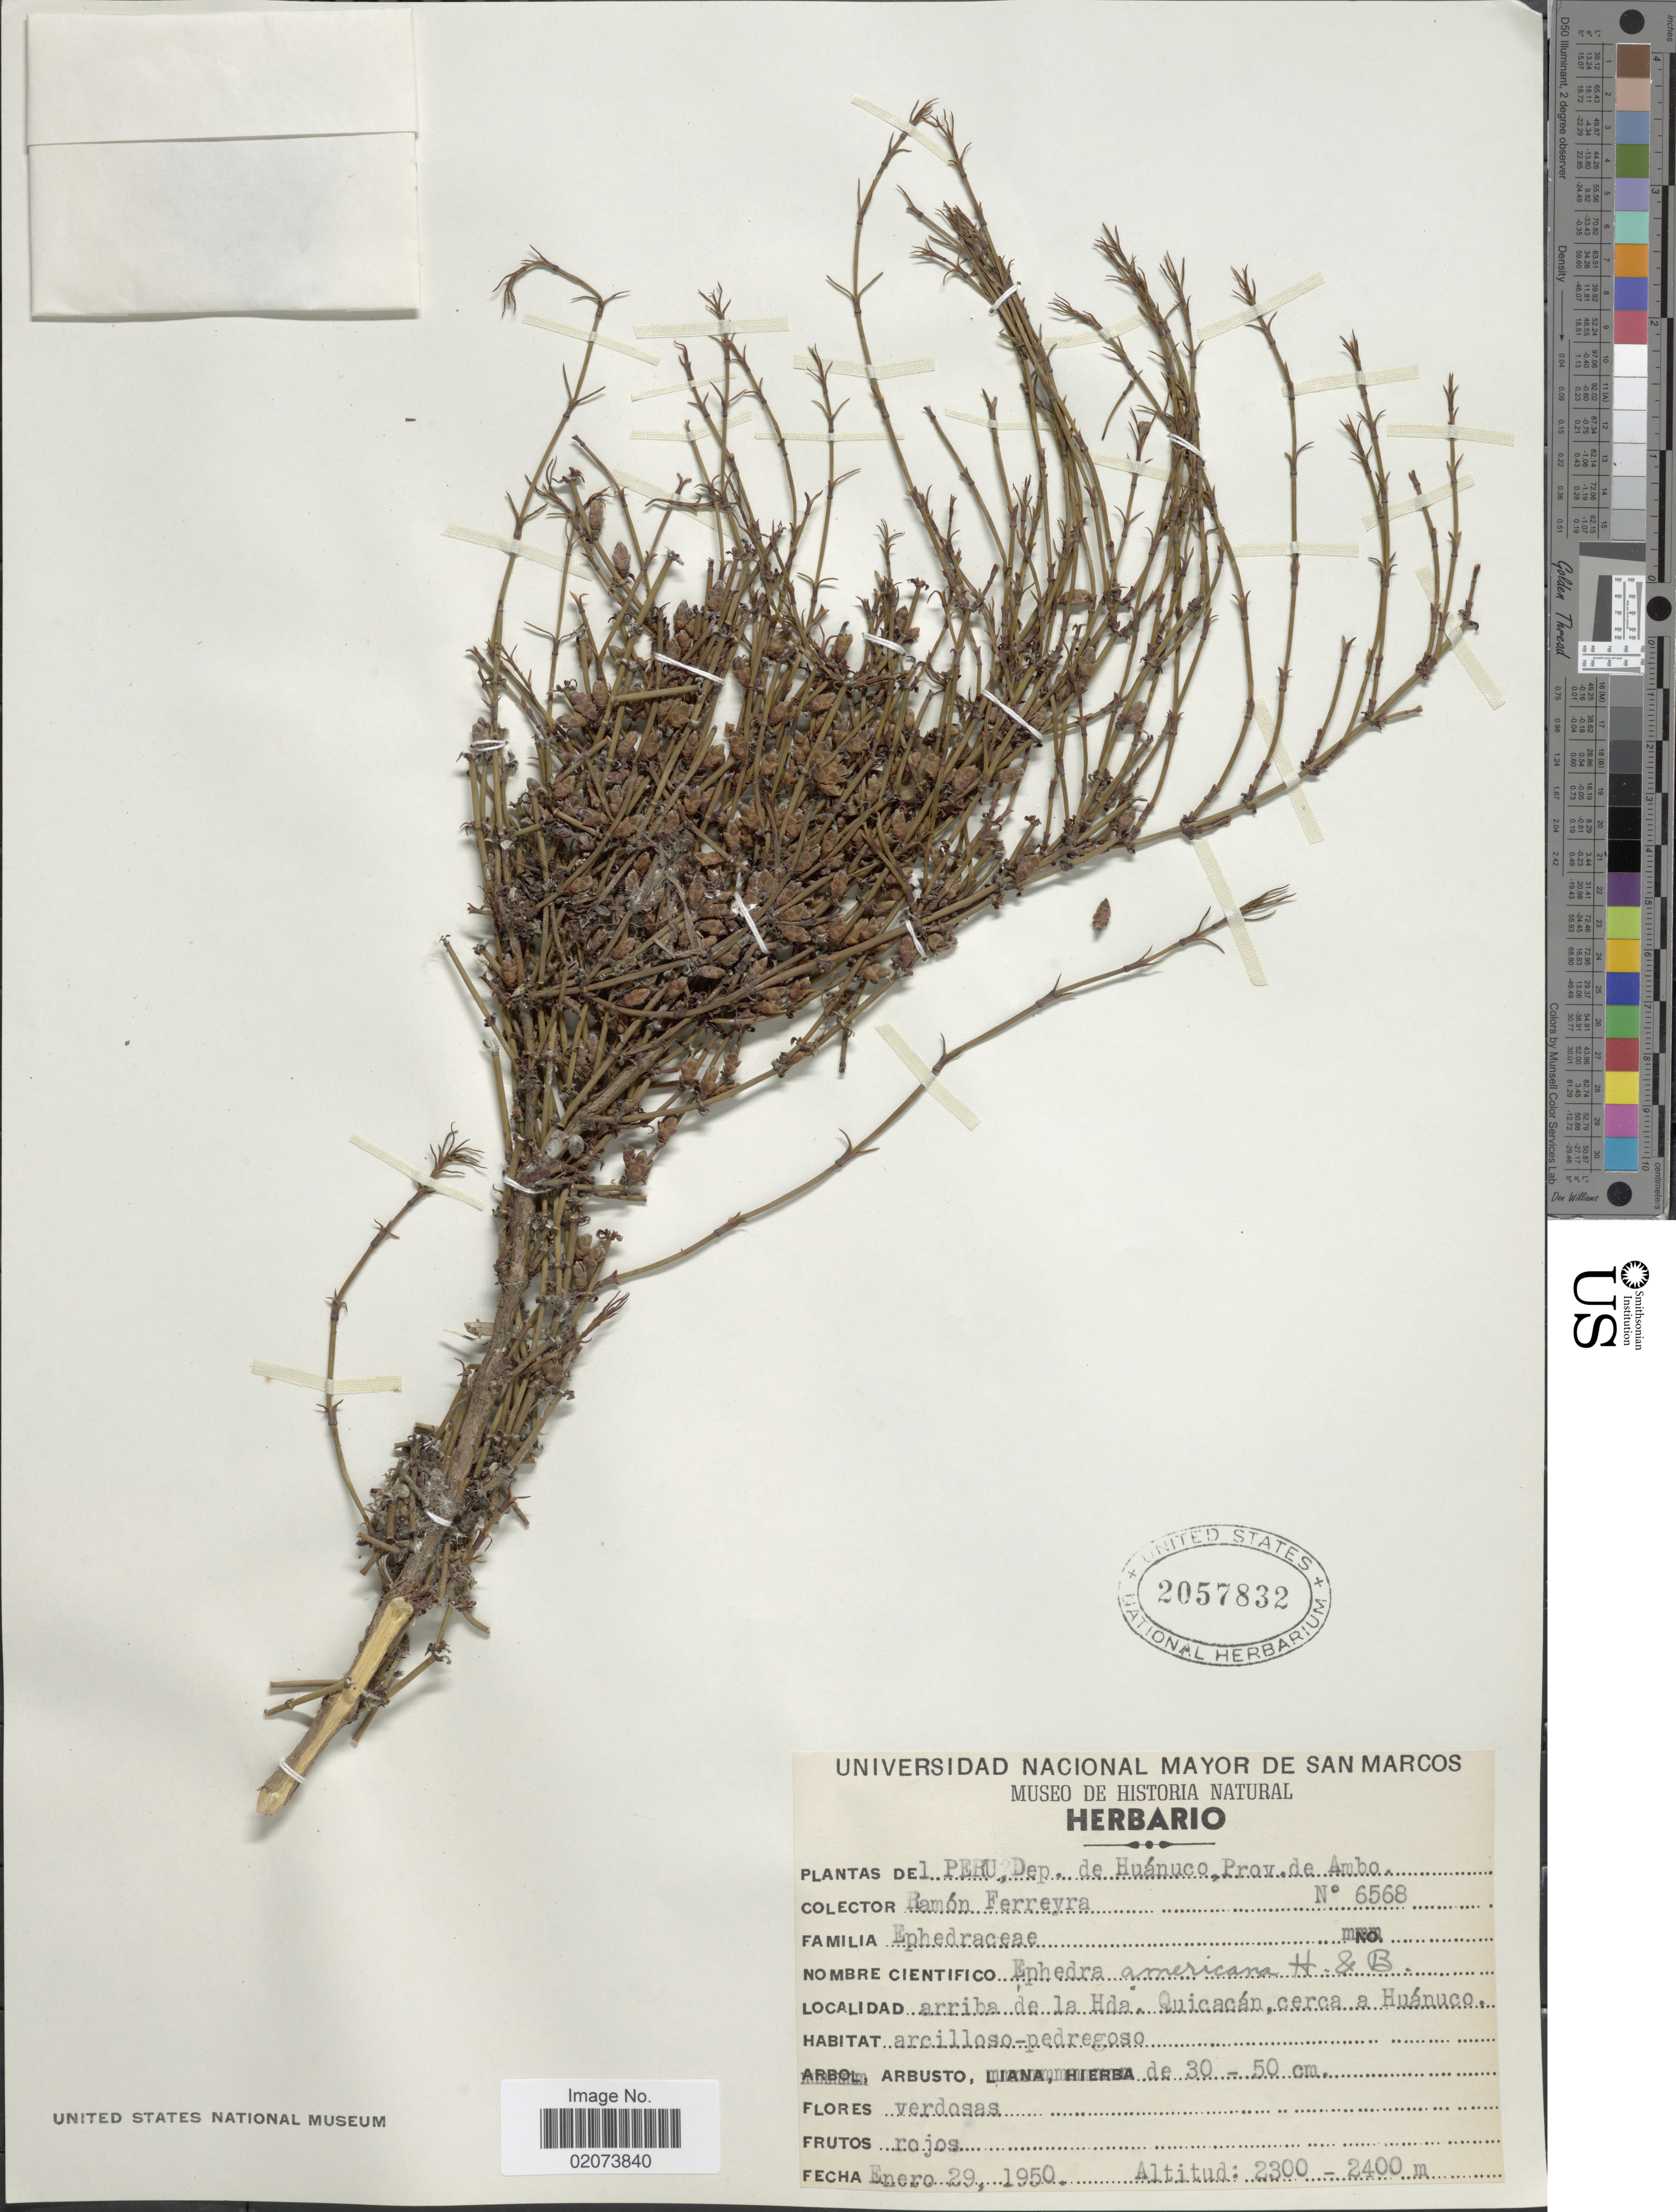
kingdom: Plantae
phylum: Tracheophyta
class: Gnetopsida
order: Ephedrales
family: Ephedraceae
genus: Ephedra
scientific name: Ephedra americana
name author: Humb. & Bonpl. ex Willd.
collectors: R. A. Ferreyra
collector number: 6568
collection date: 1950-01-29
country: Peru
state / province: Huánuco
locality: Dep. de Huanuco, Prov. de Ambo, Arriba de la Hda. Quicacan, cerca a Huanuco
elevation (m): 2300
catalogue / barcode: US 2057832